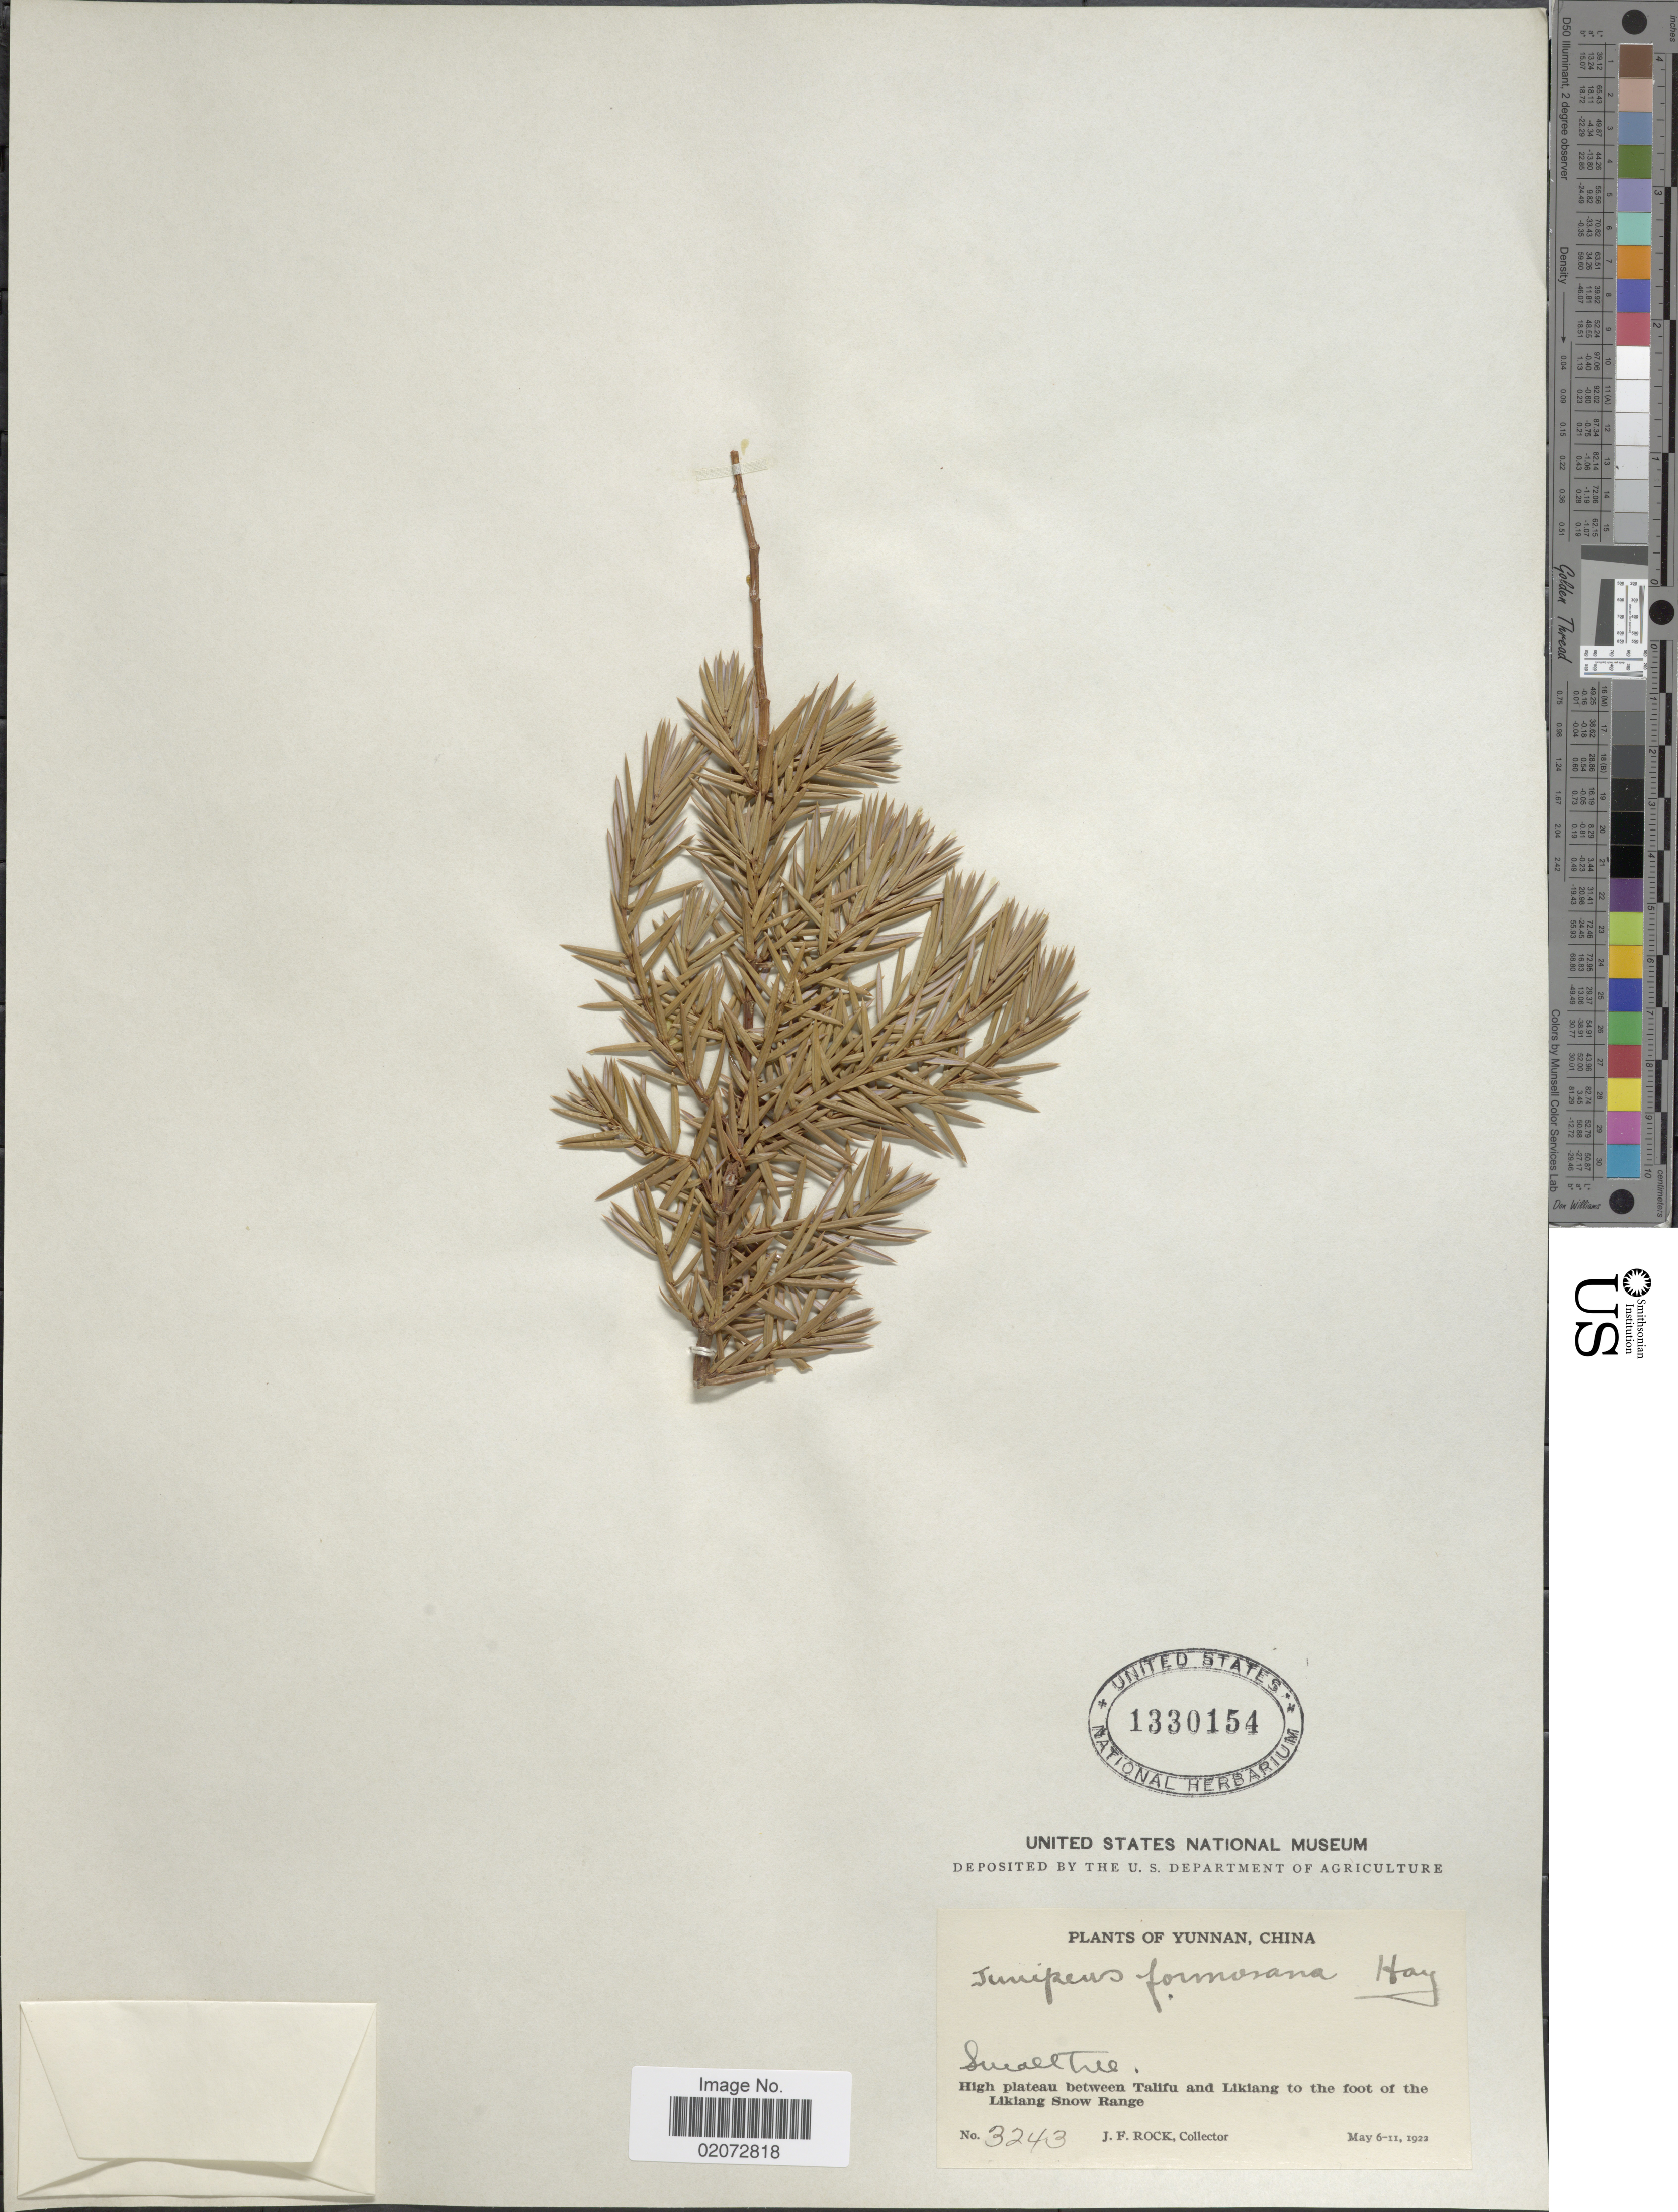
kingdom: Plantae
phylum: Tracheophyta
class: Pinopsida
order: Pinales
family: Cupressaceae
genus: Juniperus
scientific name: Juniperus formosana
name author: Hayata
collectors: J. Rock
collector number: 3243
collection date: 1922-05-06/1922-05-11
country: China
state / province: Yunnan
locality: High Plateau between Talifu and Likinag to the foot of the Likiang Snow Range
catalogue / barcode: US 1330154